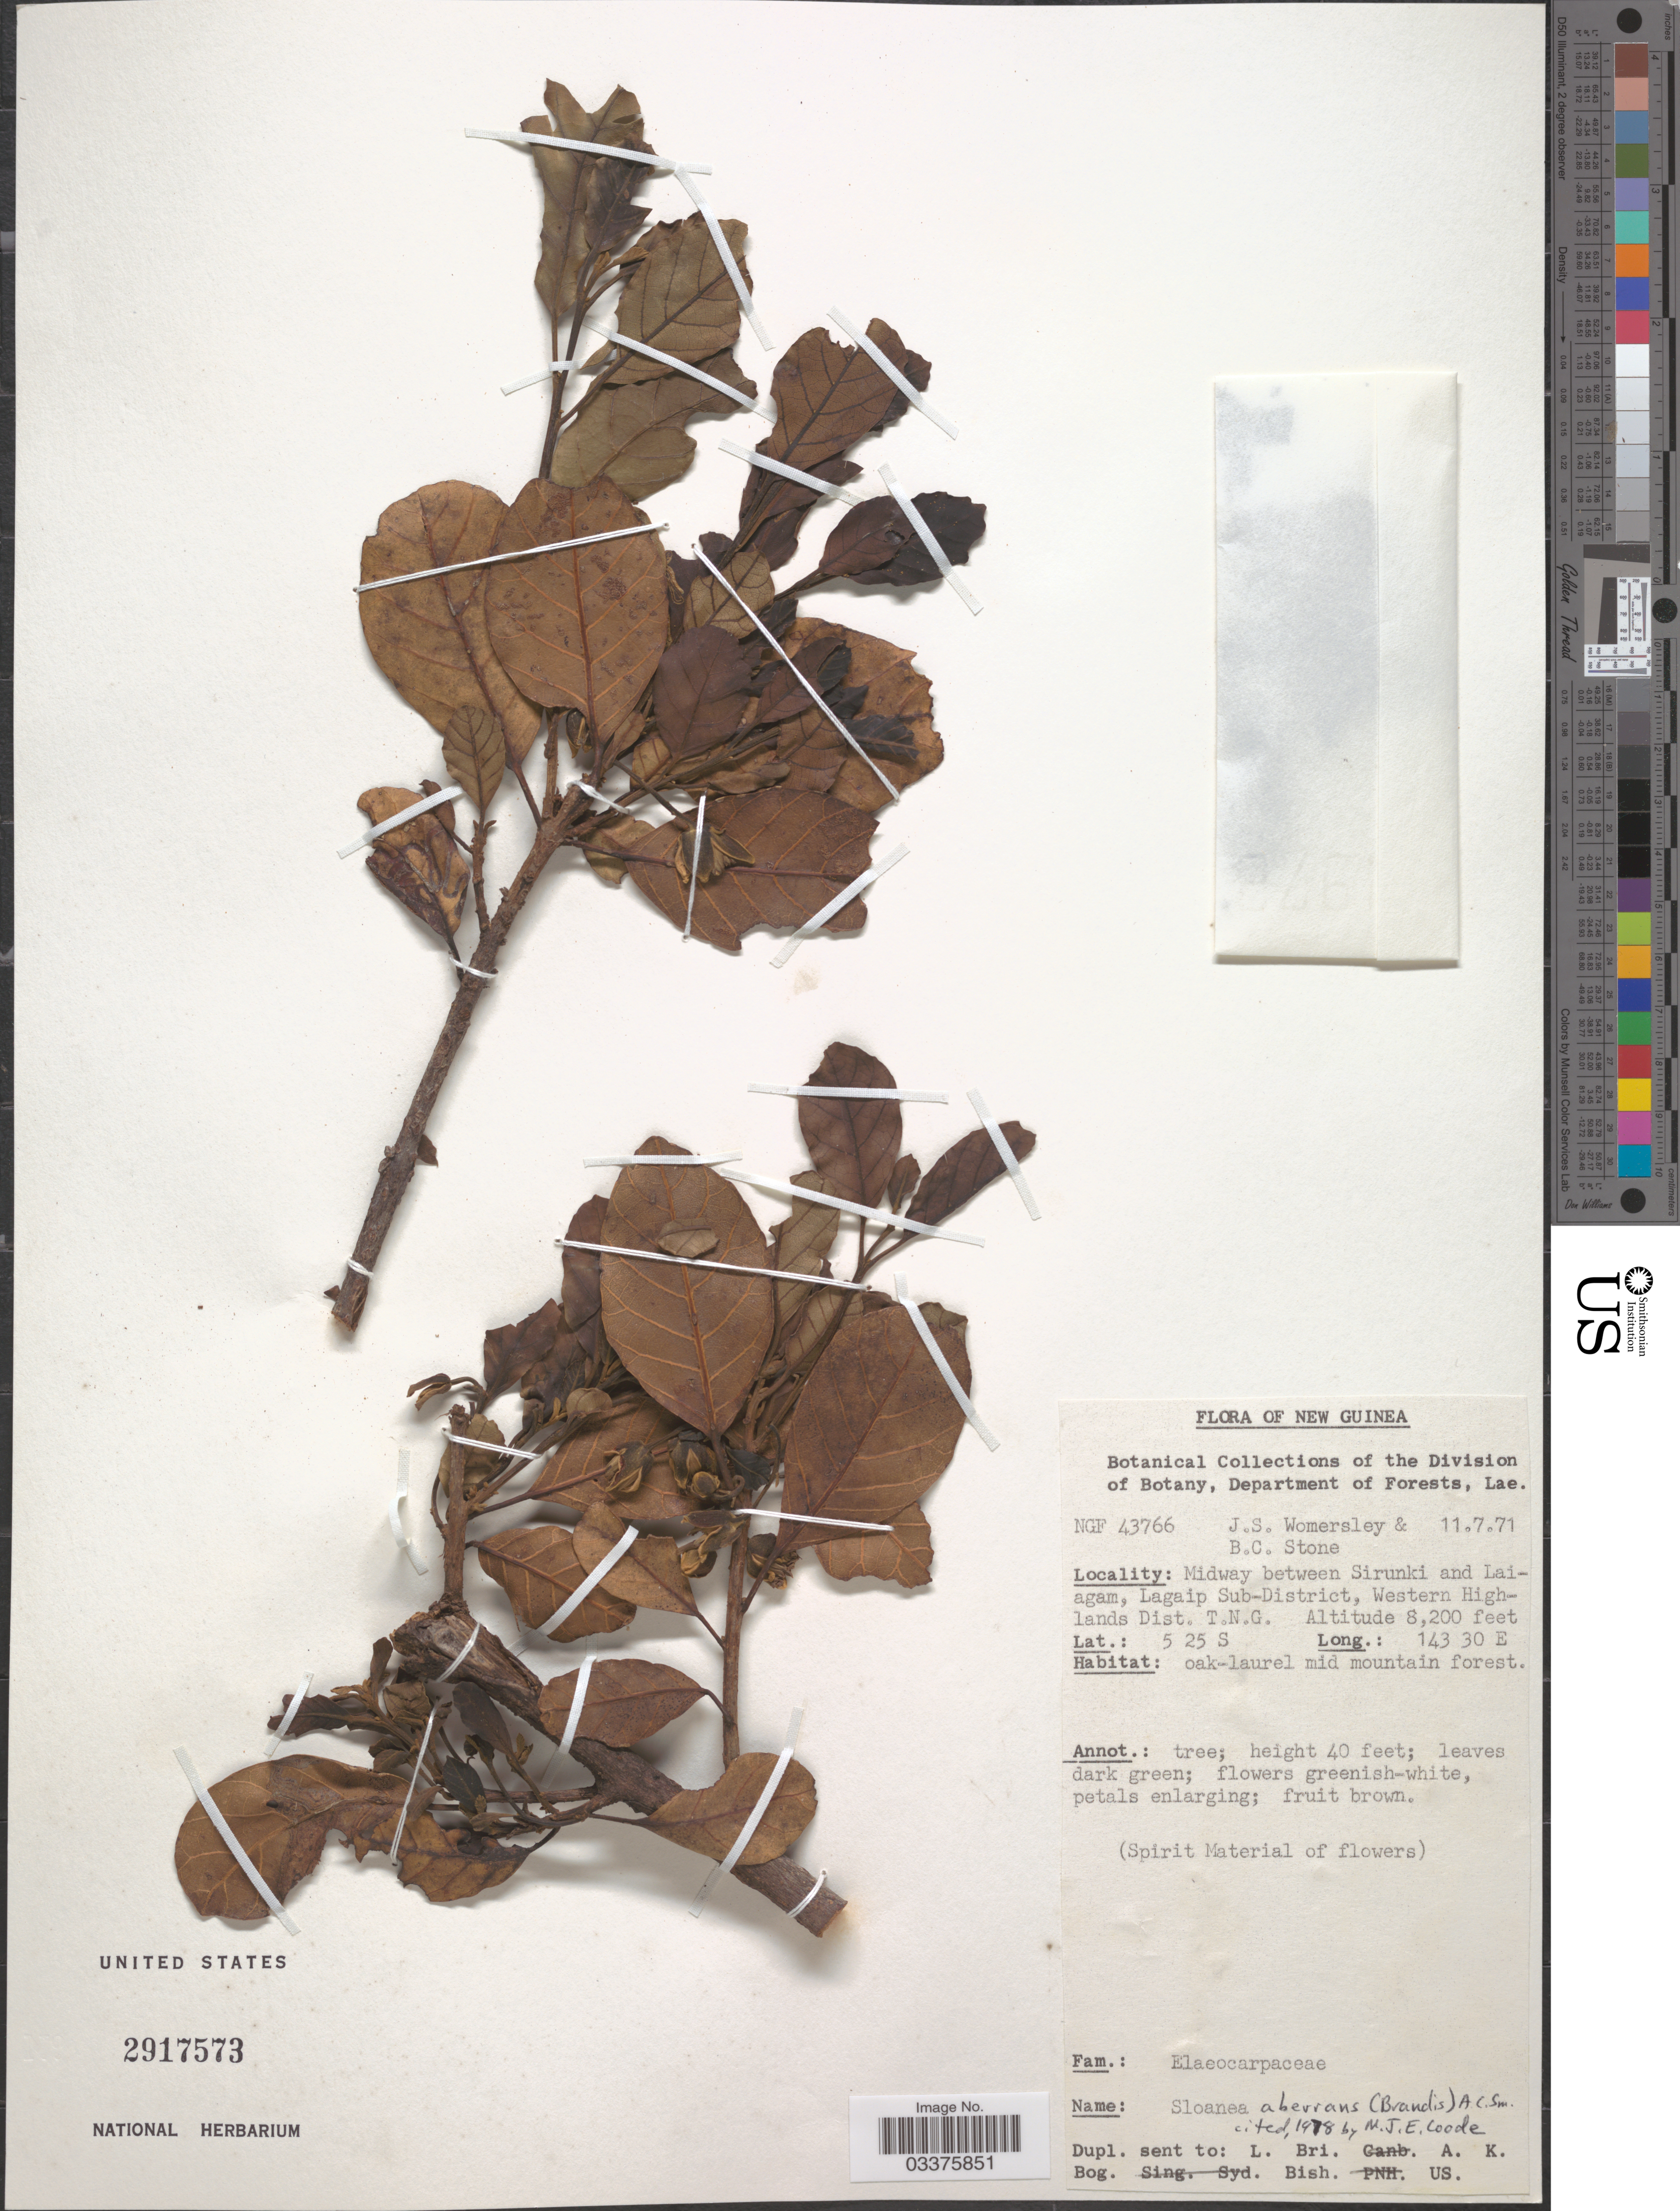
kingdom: Plantae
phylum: Tracheophyta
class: Magnoliopsida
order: Oxalidales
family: Elaeocarpaceae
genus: Sloanea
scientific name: Sloanea aberrans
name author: A.C. Sm.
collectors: J. S. Womersley & B. C. Stone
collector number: NGF 43766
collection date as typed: Transcribed d/m/y: 11/7/71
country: Papua New Guinea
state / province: Manus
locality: New Guinea. Midway between Sirunki and Laiagam, Lagaip Sub-District, Western Highlands Dist. T.N.G.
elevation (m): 2499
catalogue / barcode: US 2917573